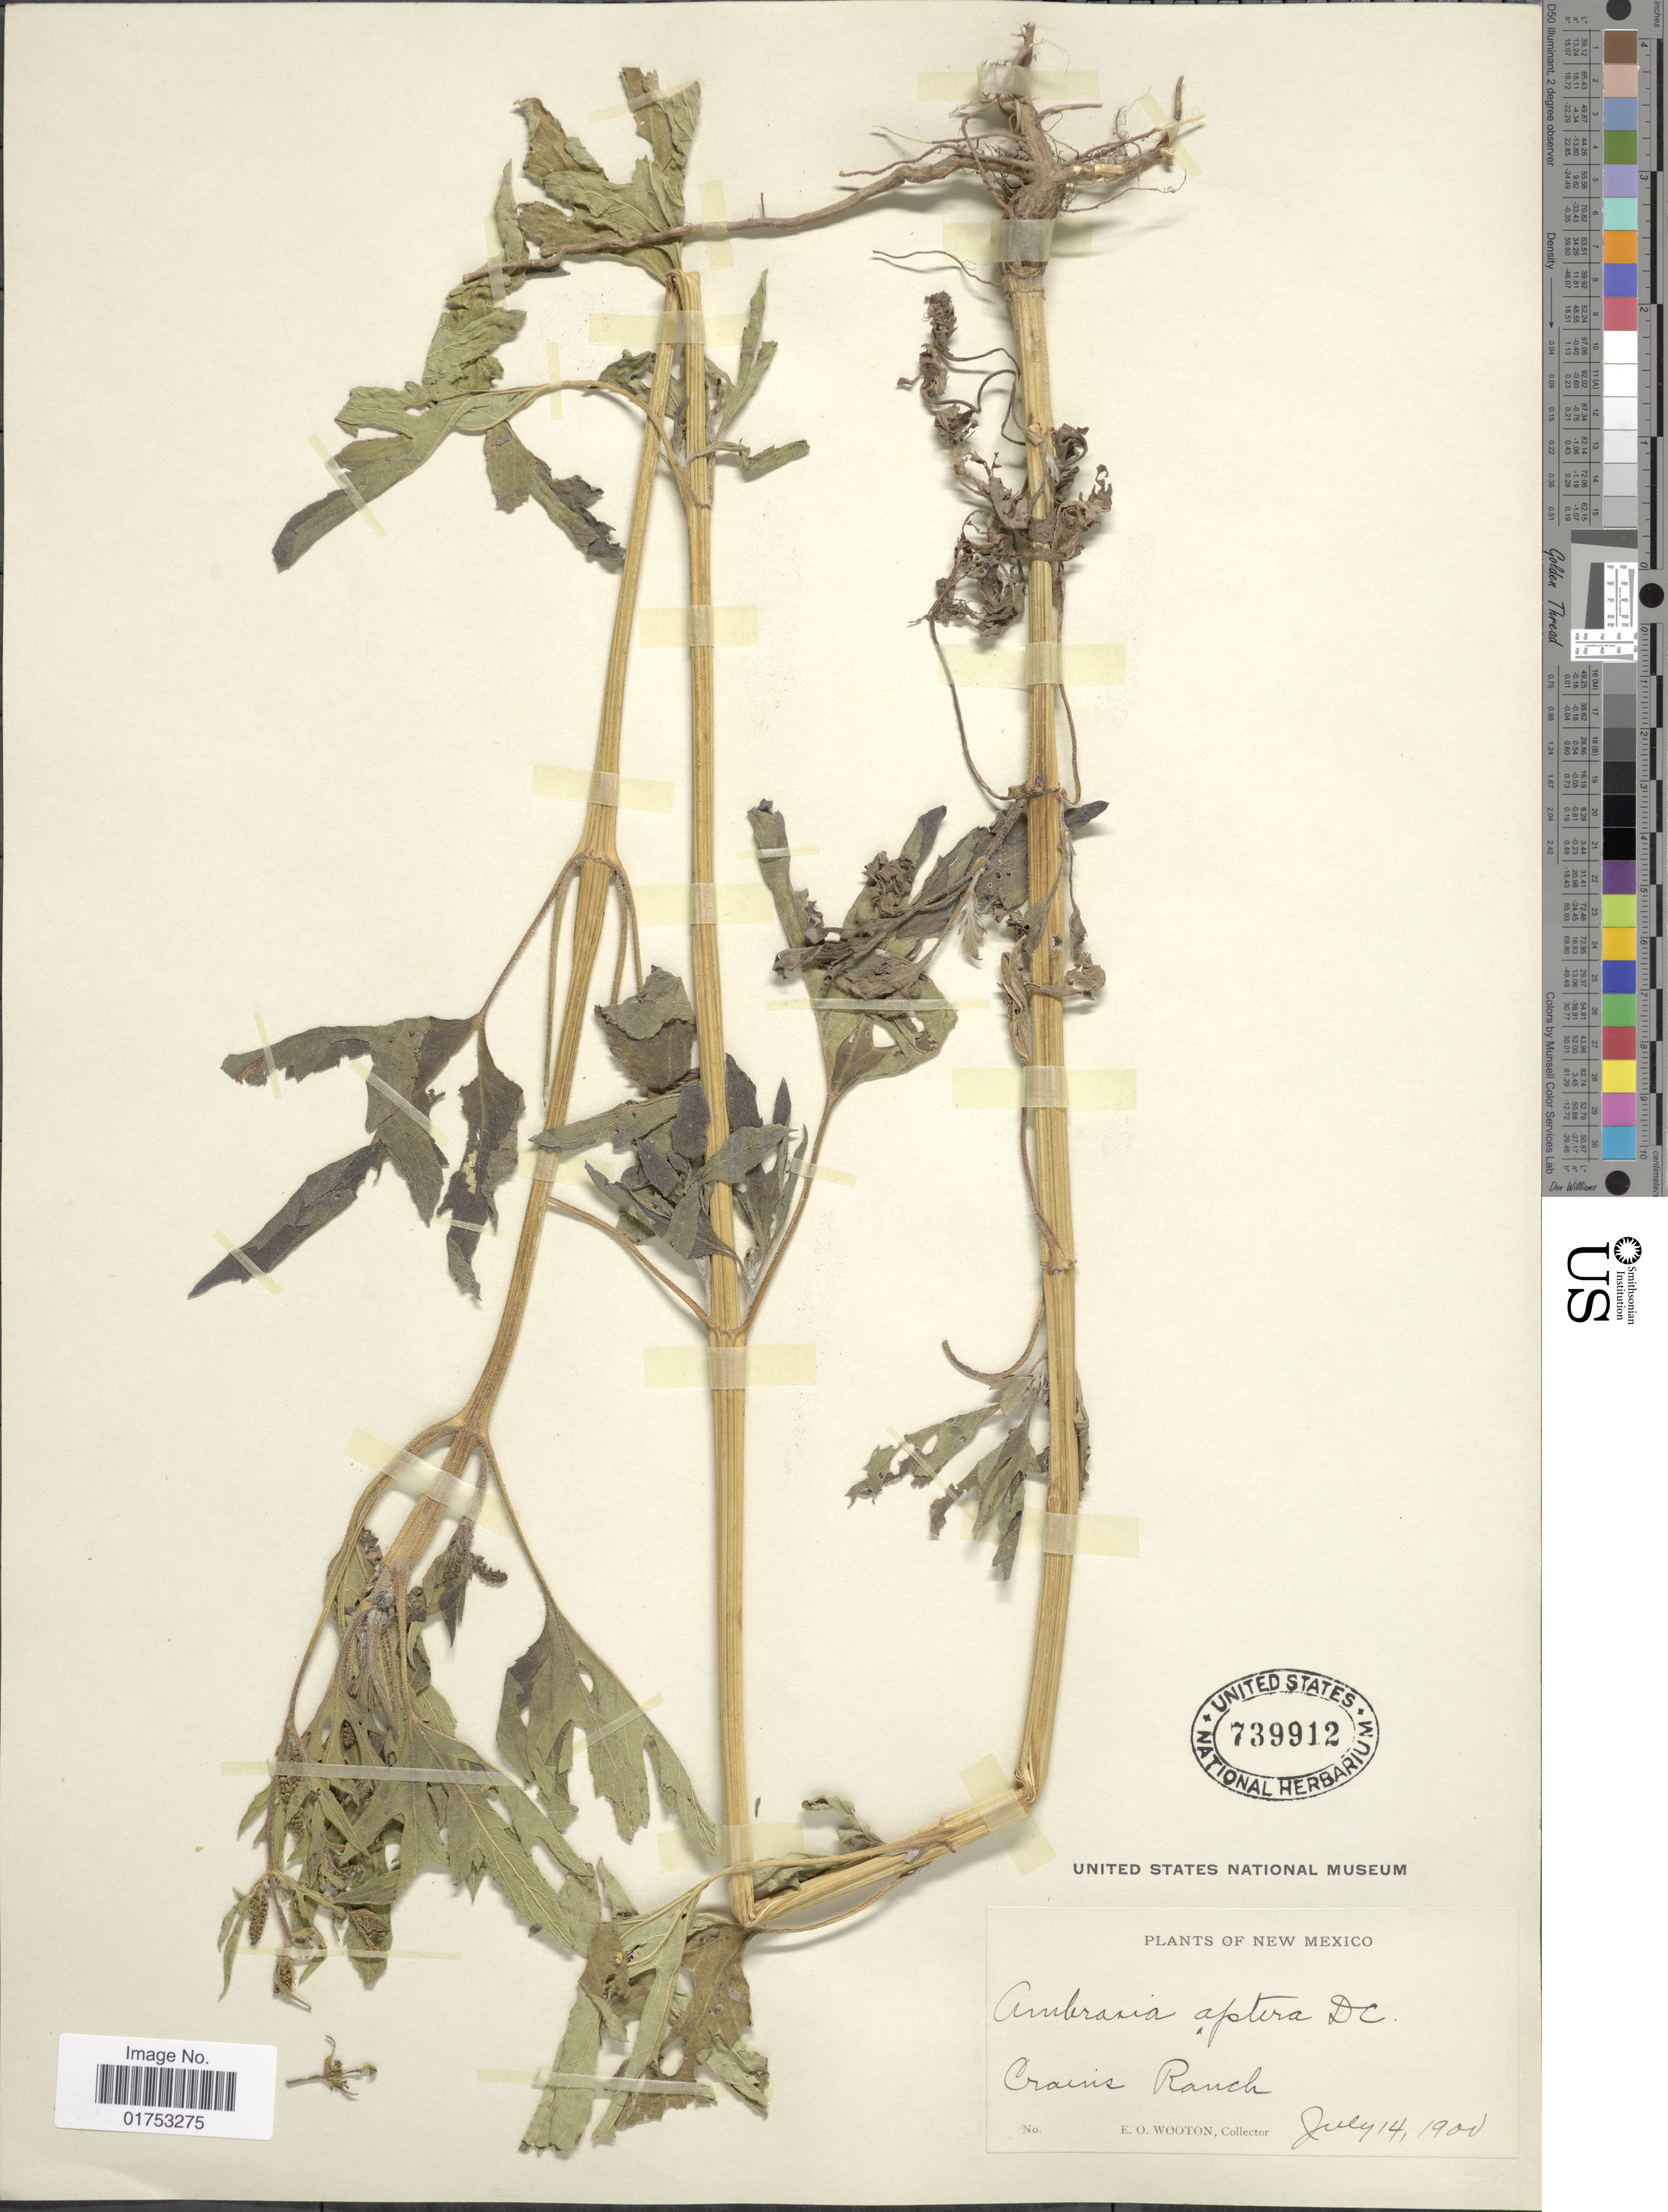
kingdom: Plantae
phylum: Tracheophyta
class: Magnoliopsida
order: Asterales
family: Asteraceae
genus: Ambrosia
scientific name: Ambrosia aptera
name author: (DC.) DC.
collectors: E. O. Wooton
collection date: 1900-07-14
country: United States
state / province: New Mexico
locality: Crains Ranch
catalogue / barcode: US 739912